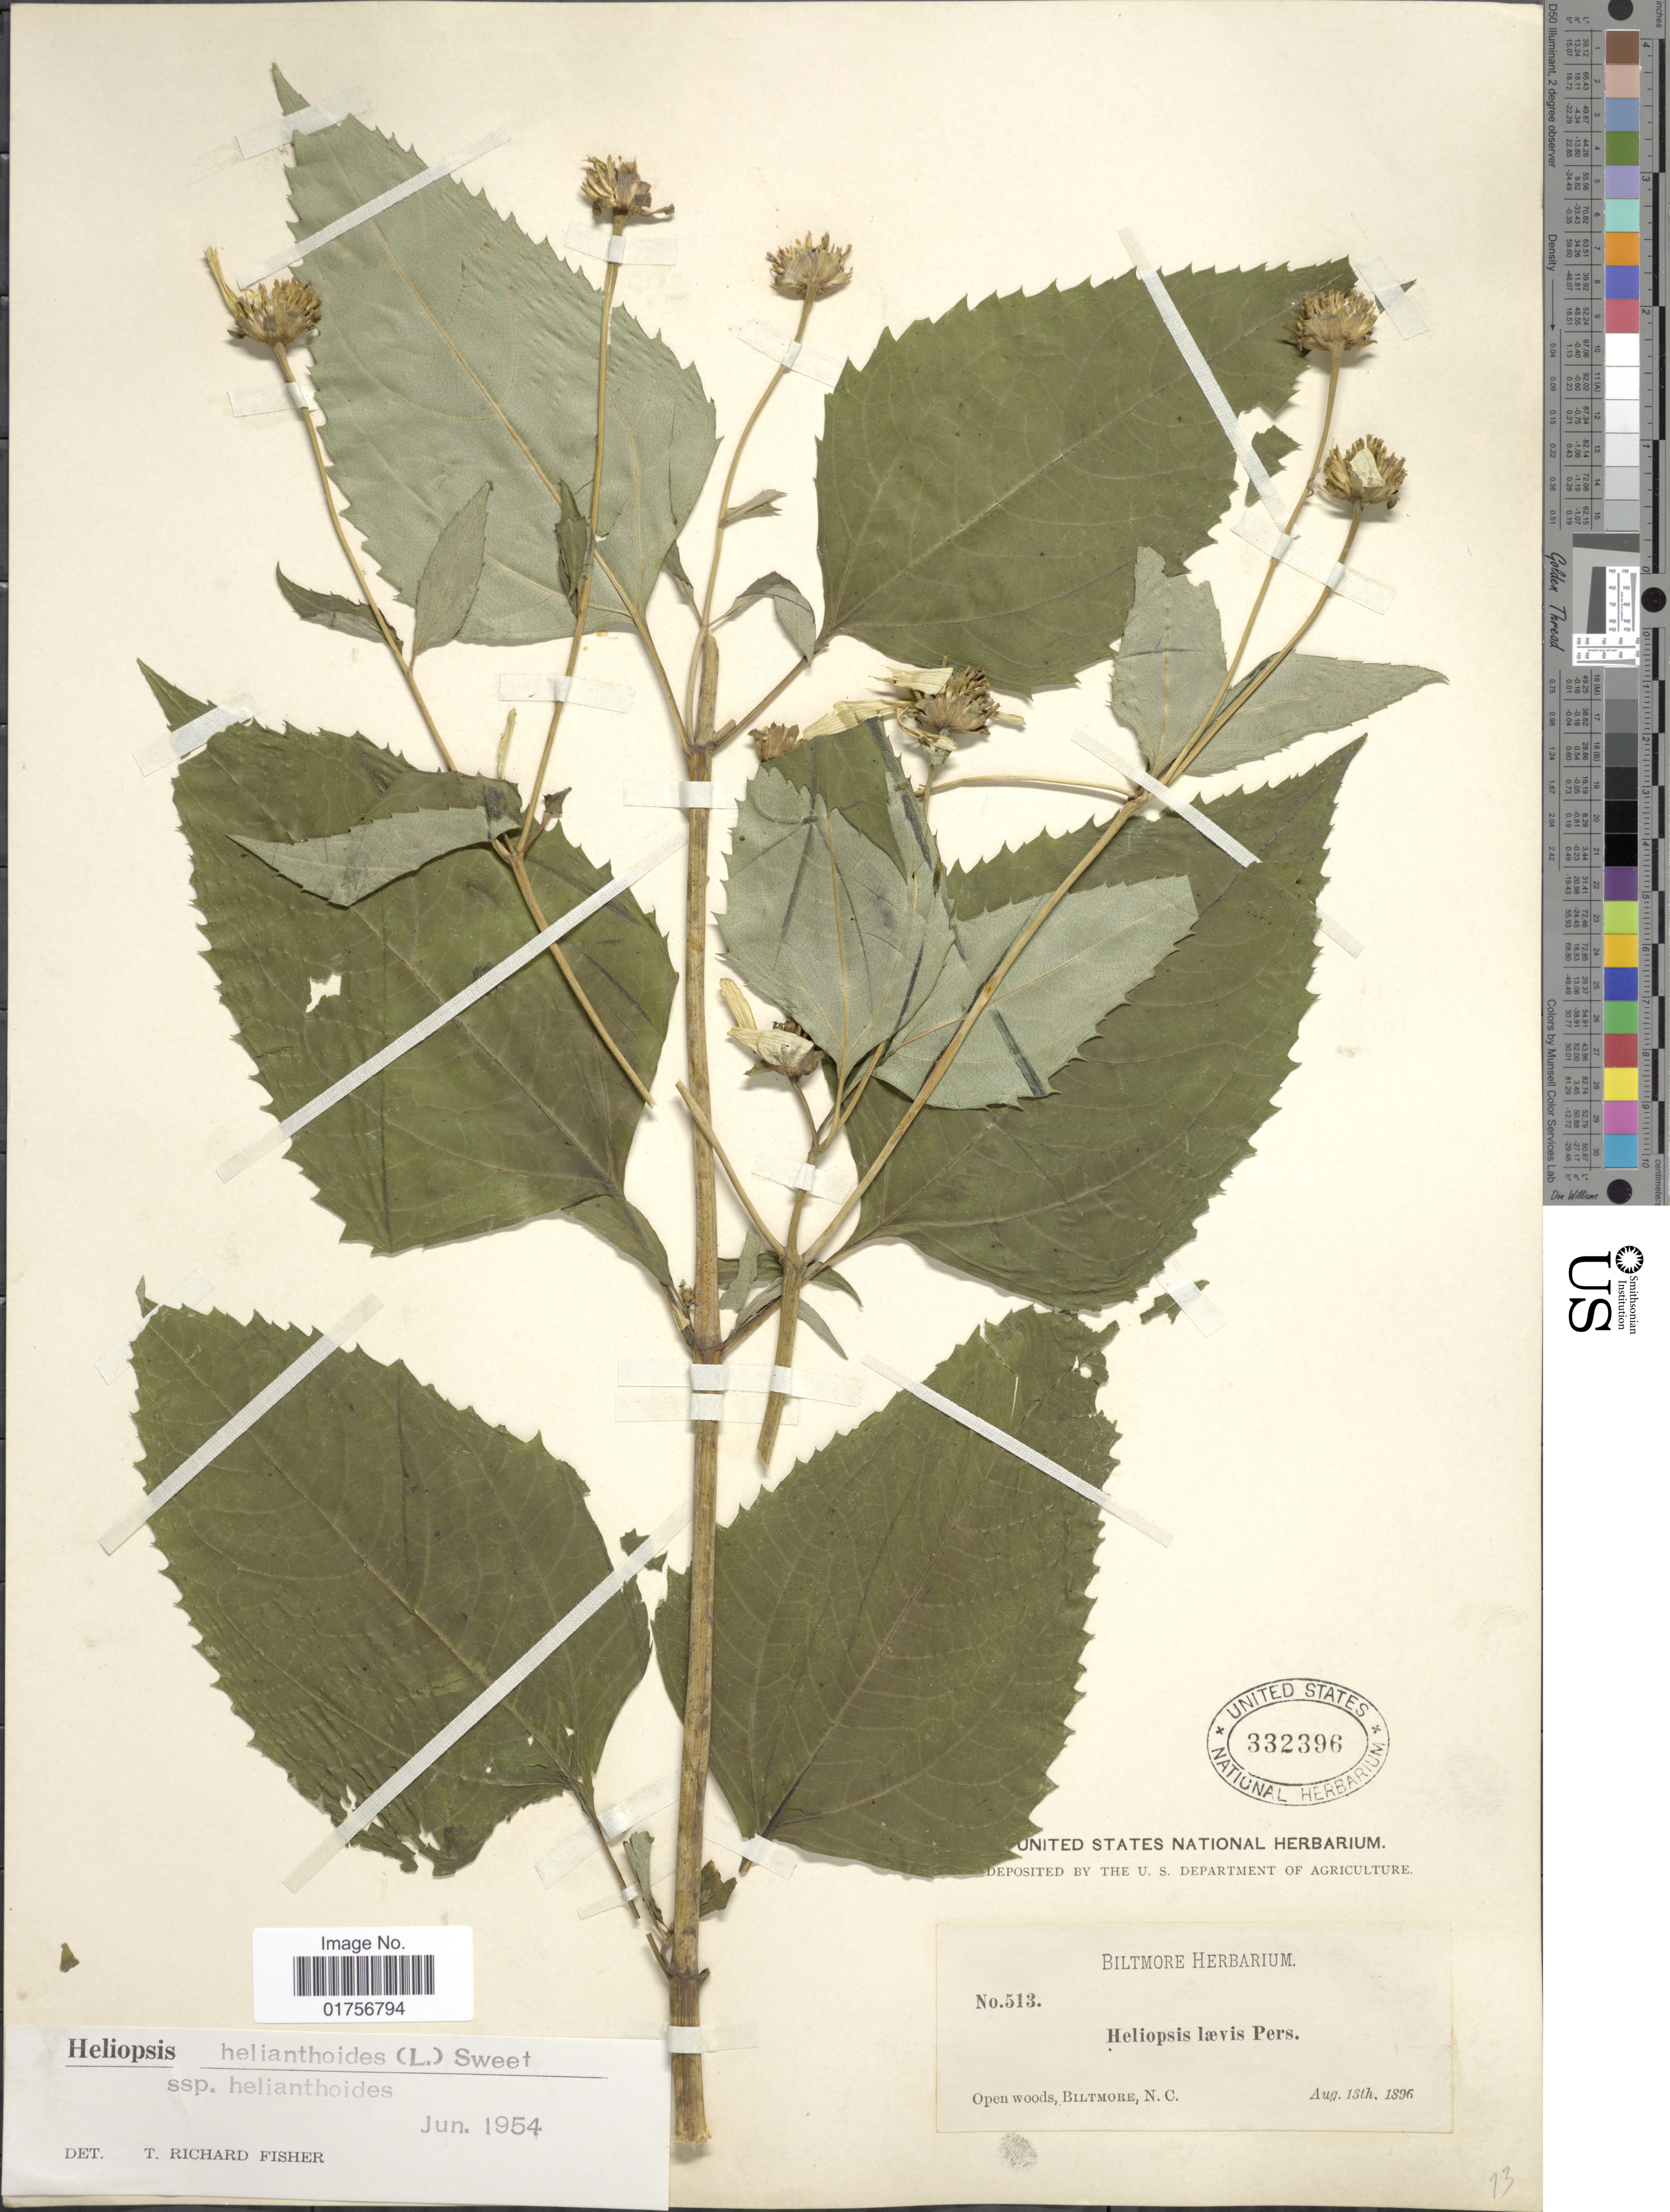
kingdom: Plantae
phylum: Tracheophyta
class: Magnoliopsida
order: Asterales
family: Asteraceae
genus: Heliopsis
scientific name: Heliopsis helianthoides subsp. helianthoides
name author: (L.) Sweet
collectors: ex herb. Biltmore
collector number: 513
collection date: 1896-08-13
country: United States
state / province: North Carolina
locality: Open woods, Biltmore, N. C.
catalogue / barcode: US 332396